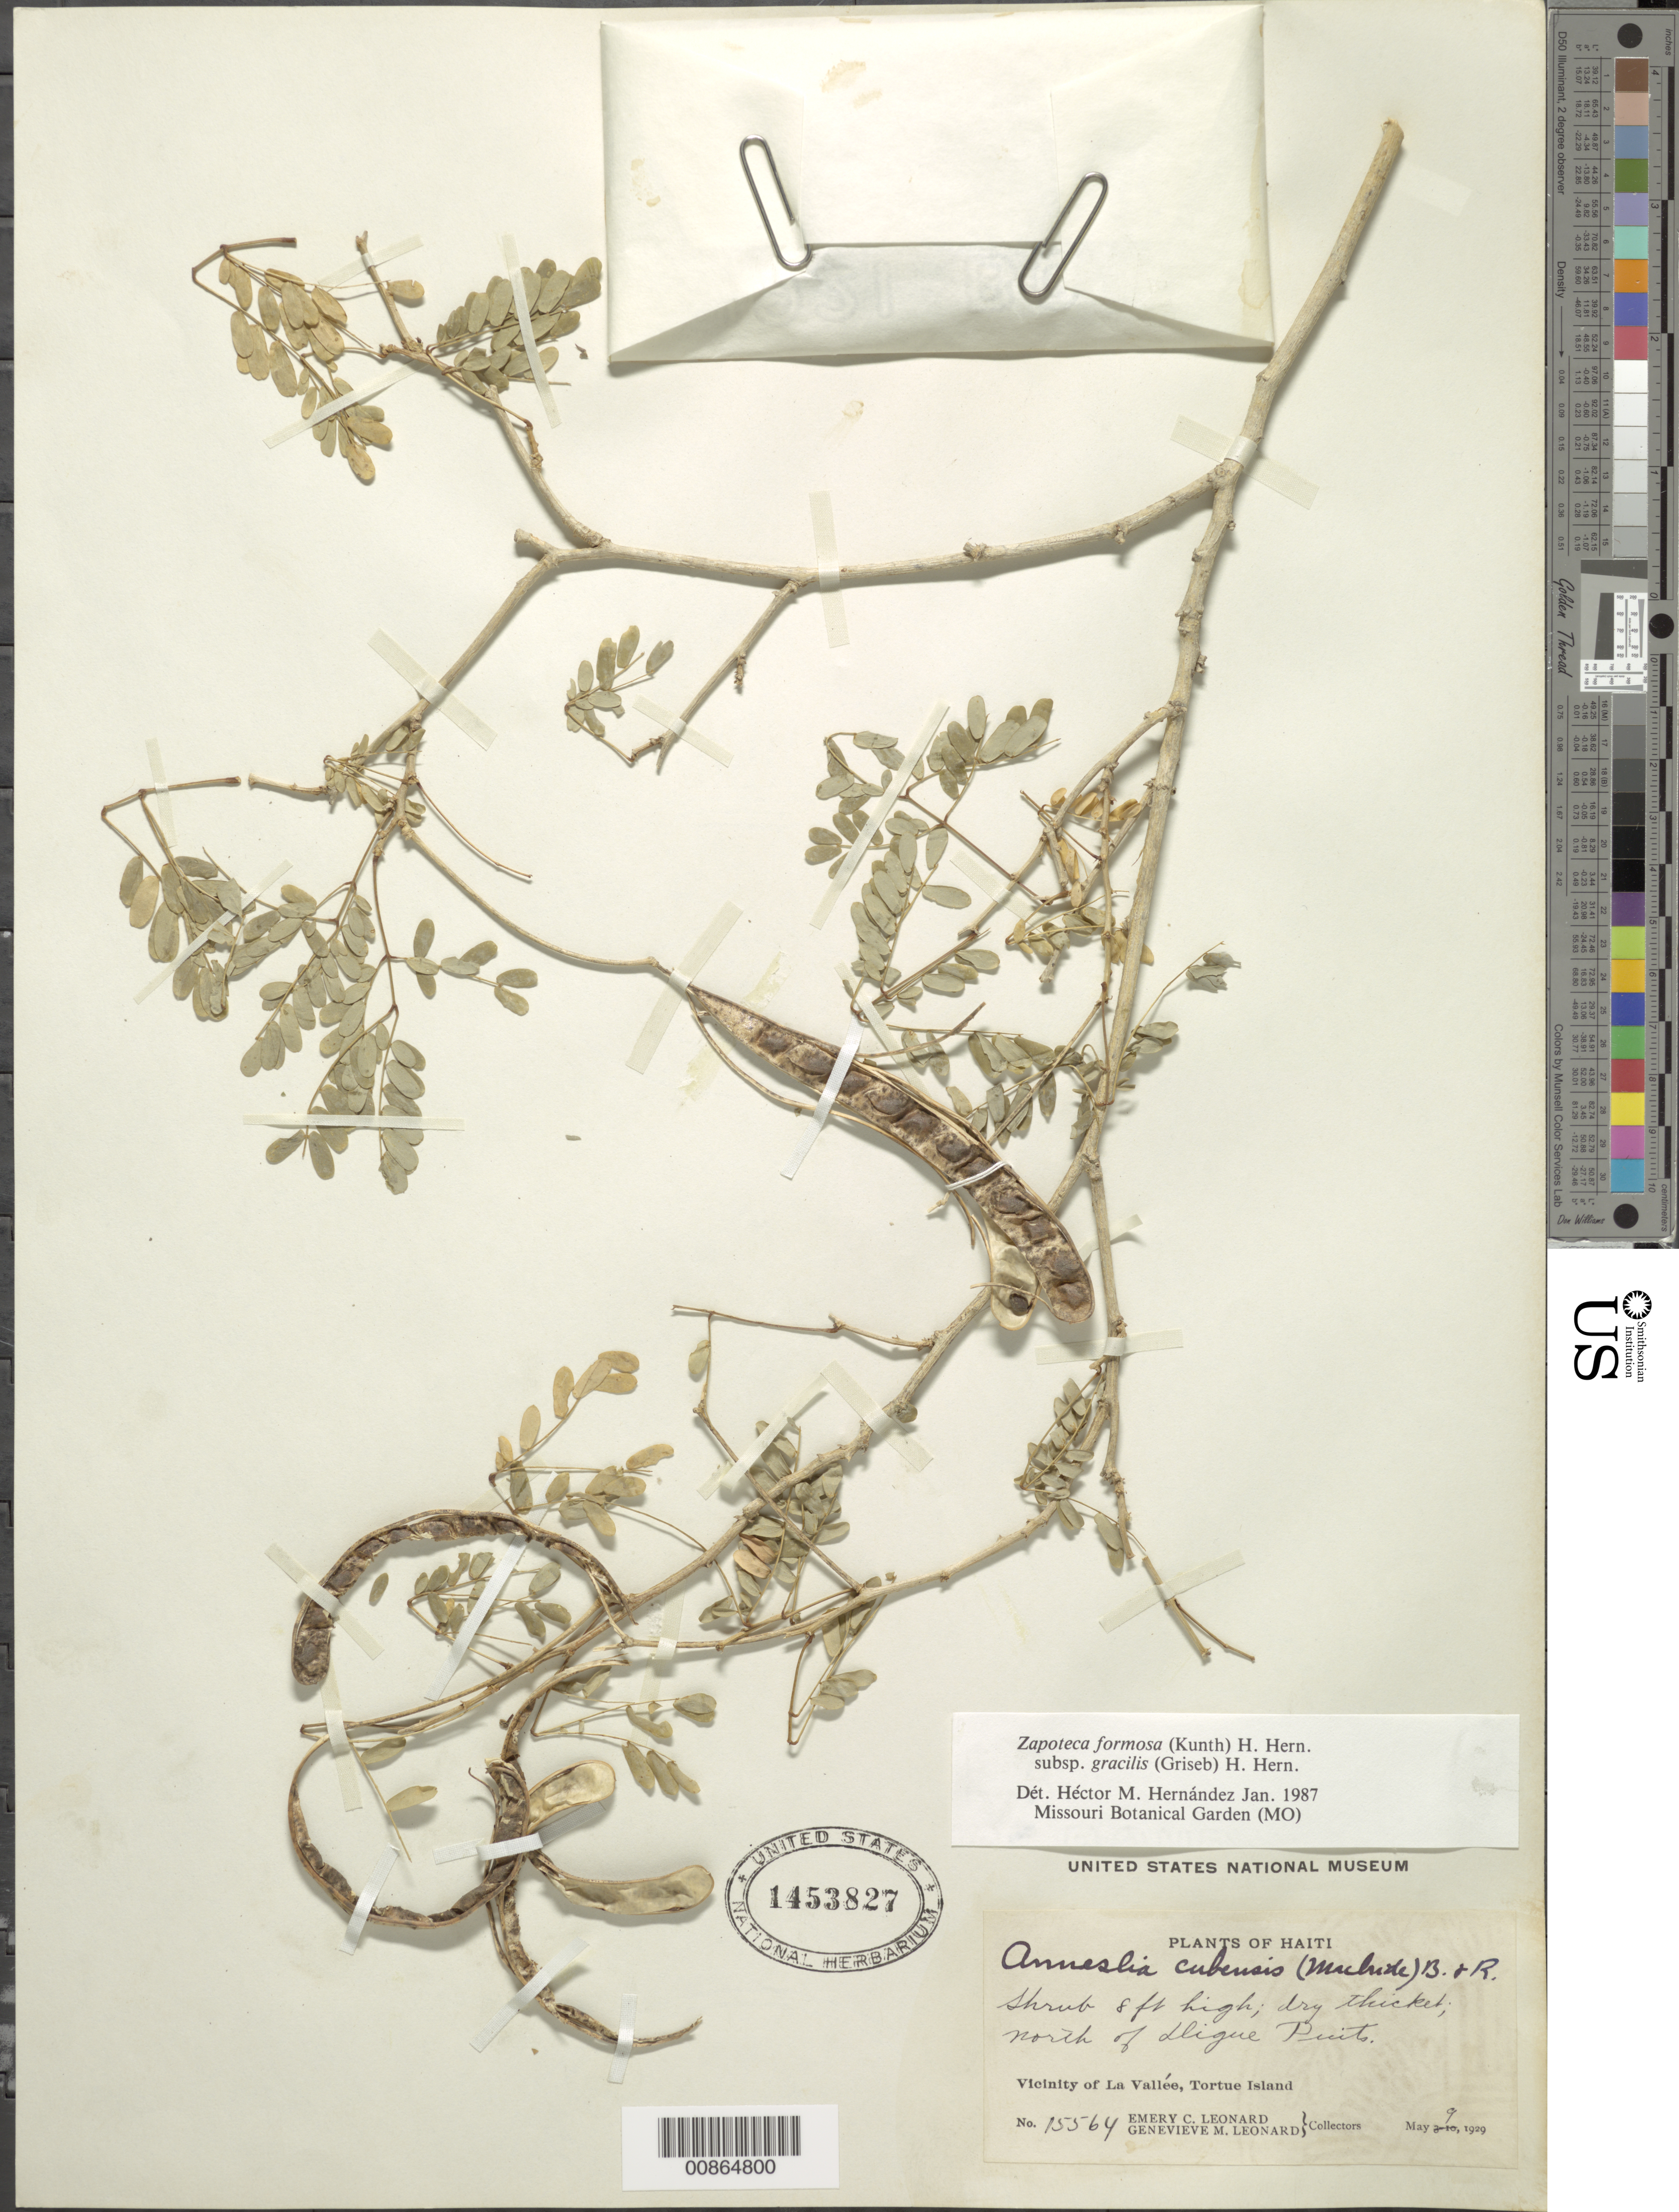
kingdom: Plantae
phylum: Tracheophyta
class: Magnoliopsida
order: Fabales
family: Fabaceae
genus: Zapoteca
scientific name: Zapoteca formosa subsp. gracilis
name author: (Griseb.) H.M. Hern.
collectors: E. C. Leonard & G. M. Leonard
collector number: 15564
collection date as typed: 09 May 1929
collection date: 1929-05-09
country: Haiti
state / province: Nord-Óuest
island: Île de la Tortue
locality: Vicinity of La Vallée, Tortue Island. North of Digue Puits.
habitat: Dry thickets.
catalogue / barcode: US 1453827